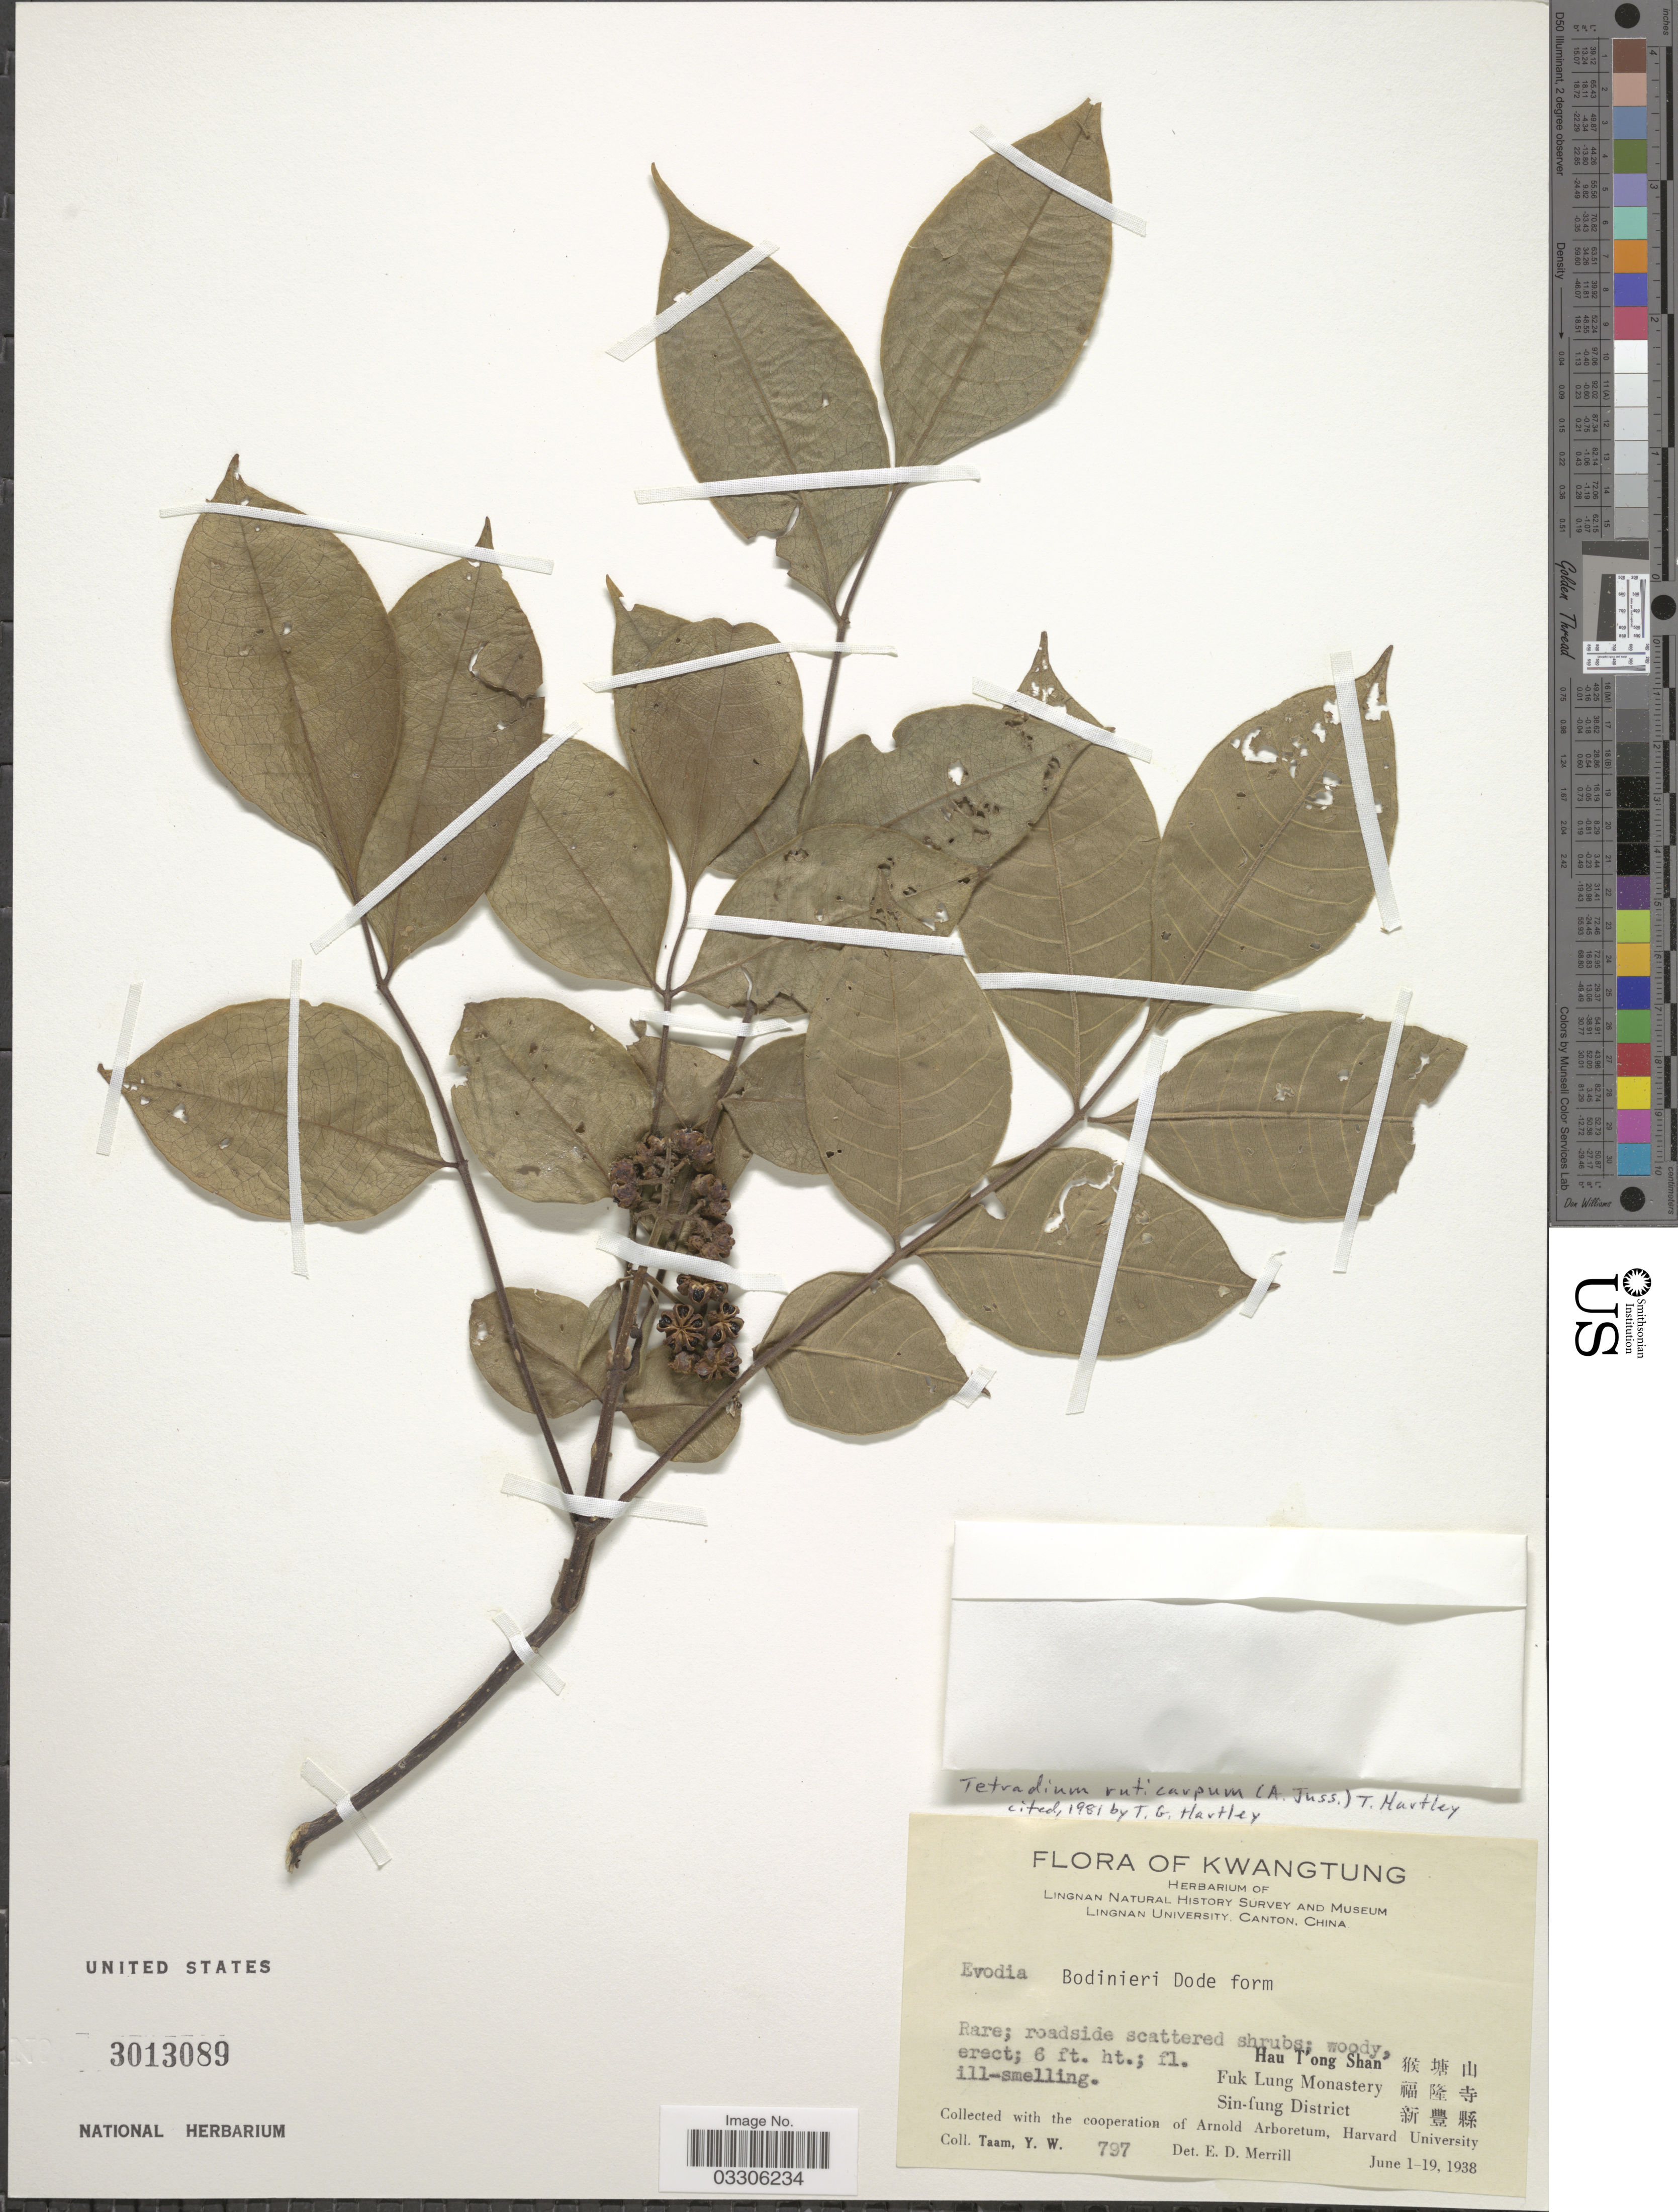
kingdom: Plantae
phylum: Tracheophyta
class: Magnoliopsida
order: Sapindales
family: Rutaceae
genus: Tetradium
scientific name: Tetradium ruticarpum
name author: (A. Juss.) T.G. Hartley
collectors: Y. W. Taam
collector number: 797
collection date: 1938-06-01/1938-06-19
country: China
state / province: Guangdong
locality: Kwangtung. Hau T'ong Shan X. Fuk Lung Monastery X. Sin-fung District X.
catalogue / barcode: US 3013089